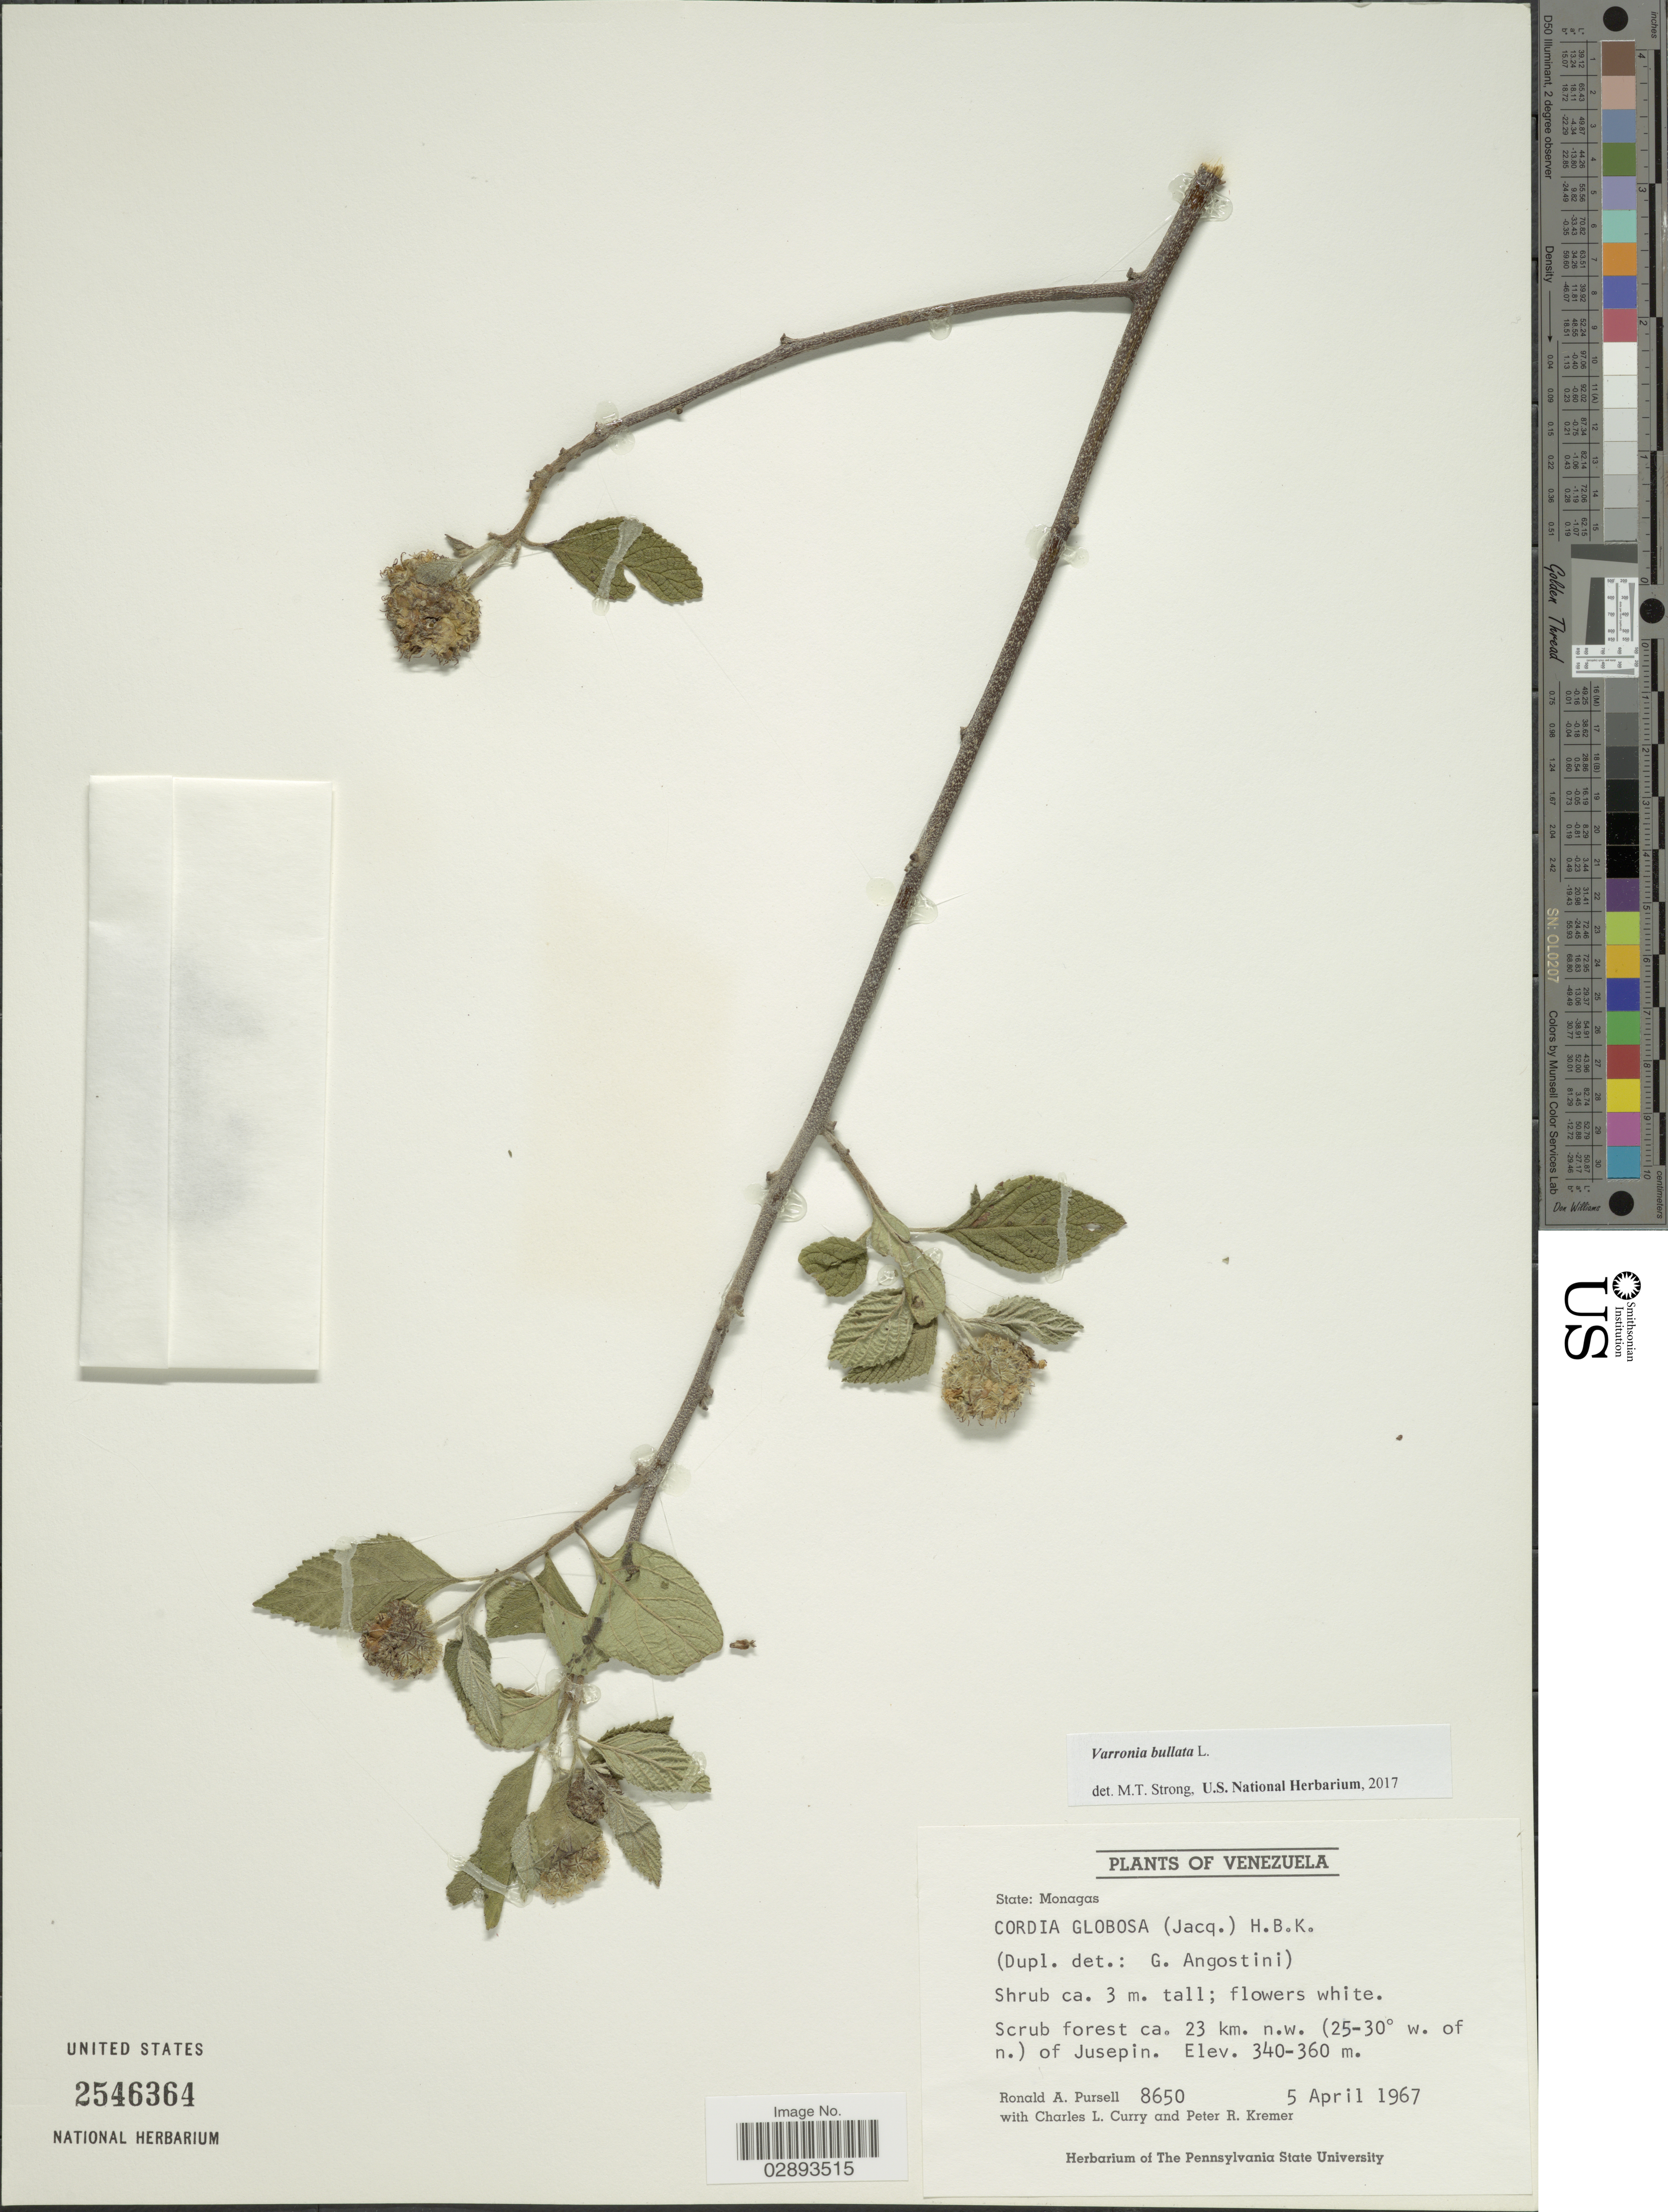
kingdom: Plantae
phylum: Tracheophyta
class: Magnoliopsida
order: Boraginales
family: Cordiaceae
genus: Varronia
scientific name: Varronia bullata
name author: L.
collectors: R. A. Pursell, C. L. Curry & P. Kremer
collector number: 8650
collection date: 1967-04-05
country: Venezuela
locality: Scrub forest ca. 23 km. n.w. (25-30° w. of n.) of Jusepin.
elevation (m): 340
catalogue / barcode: US 2546364